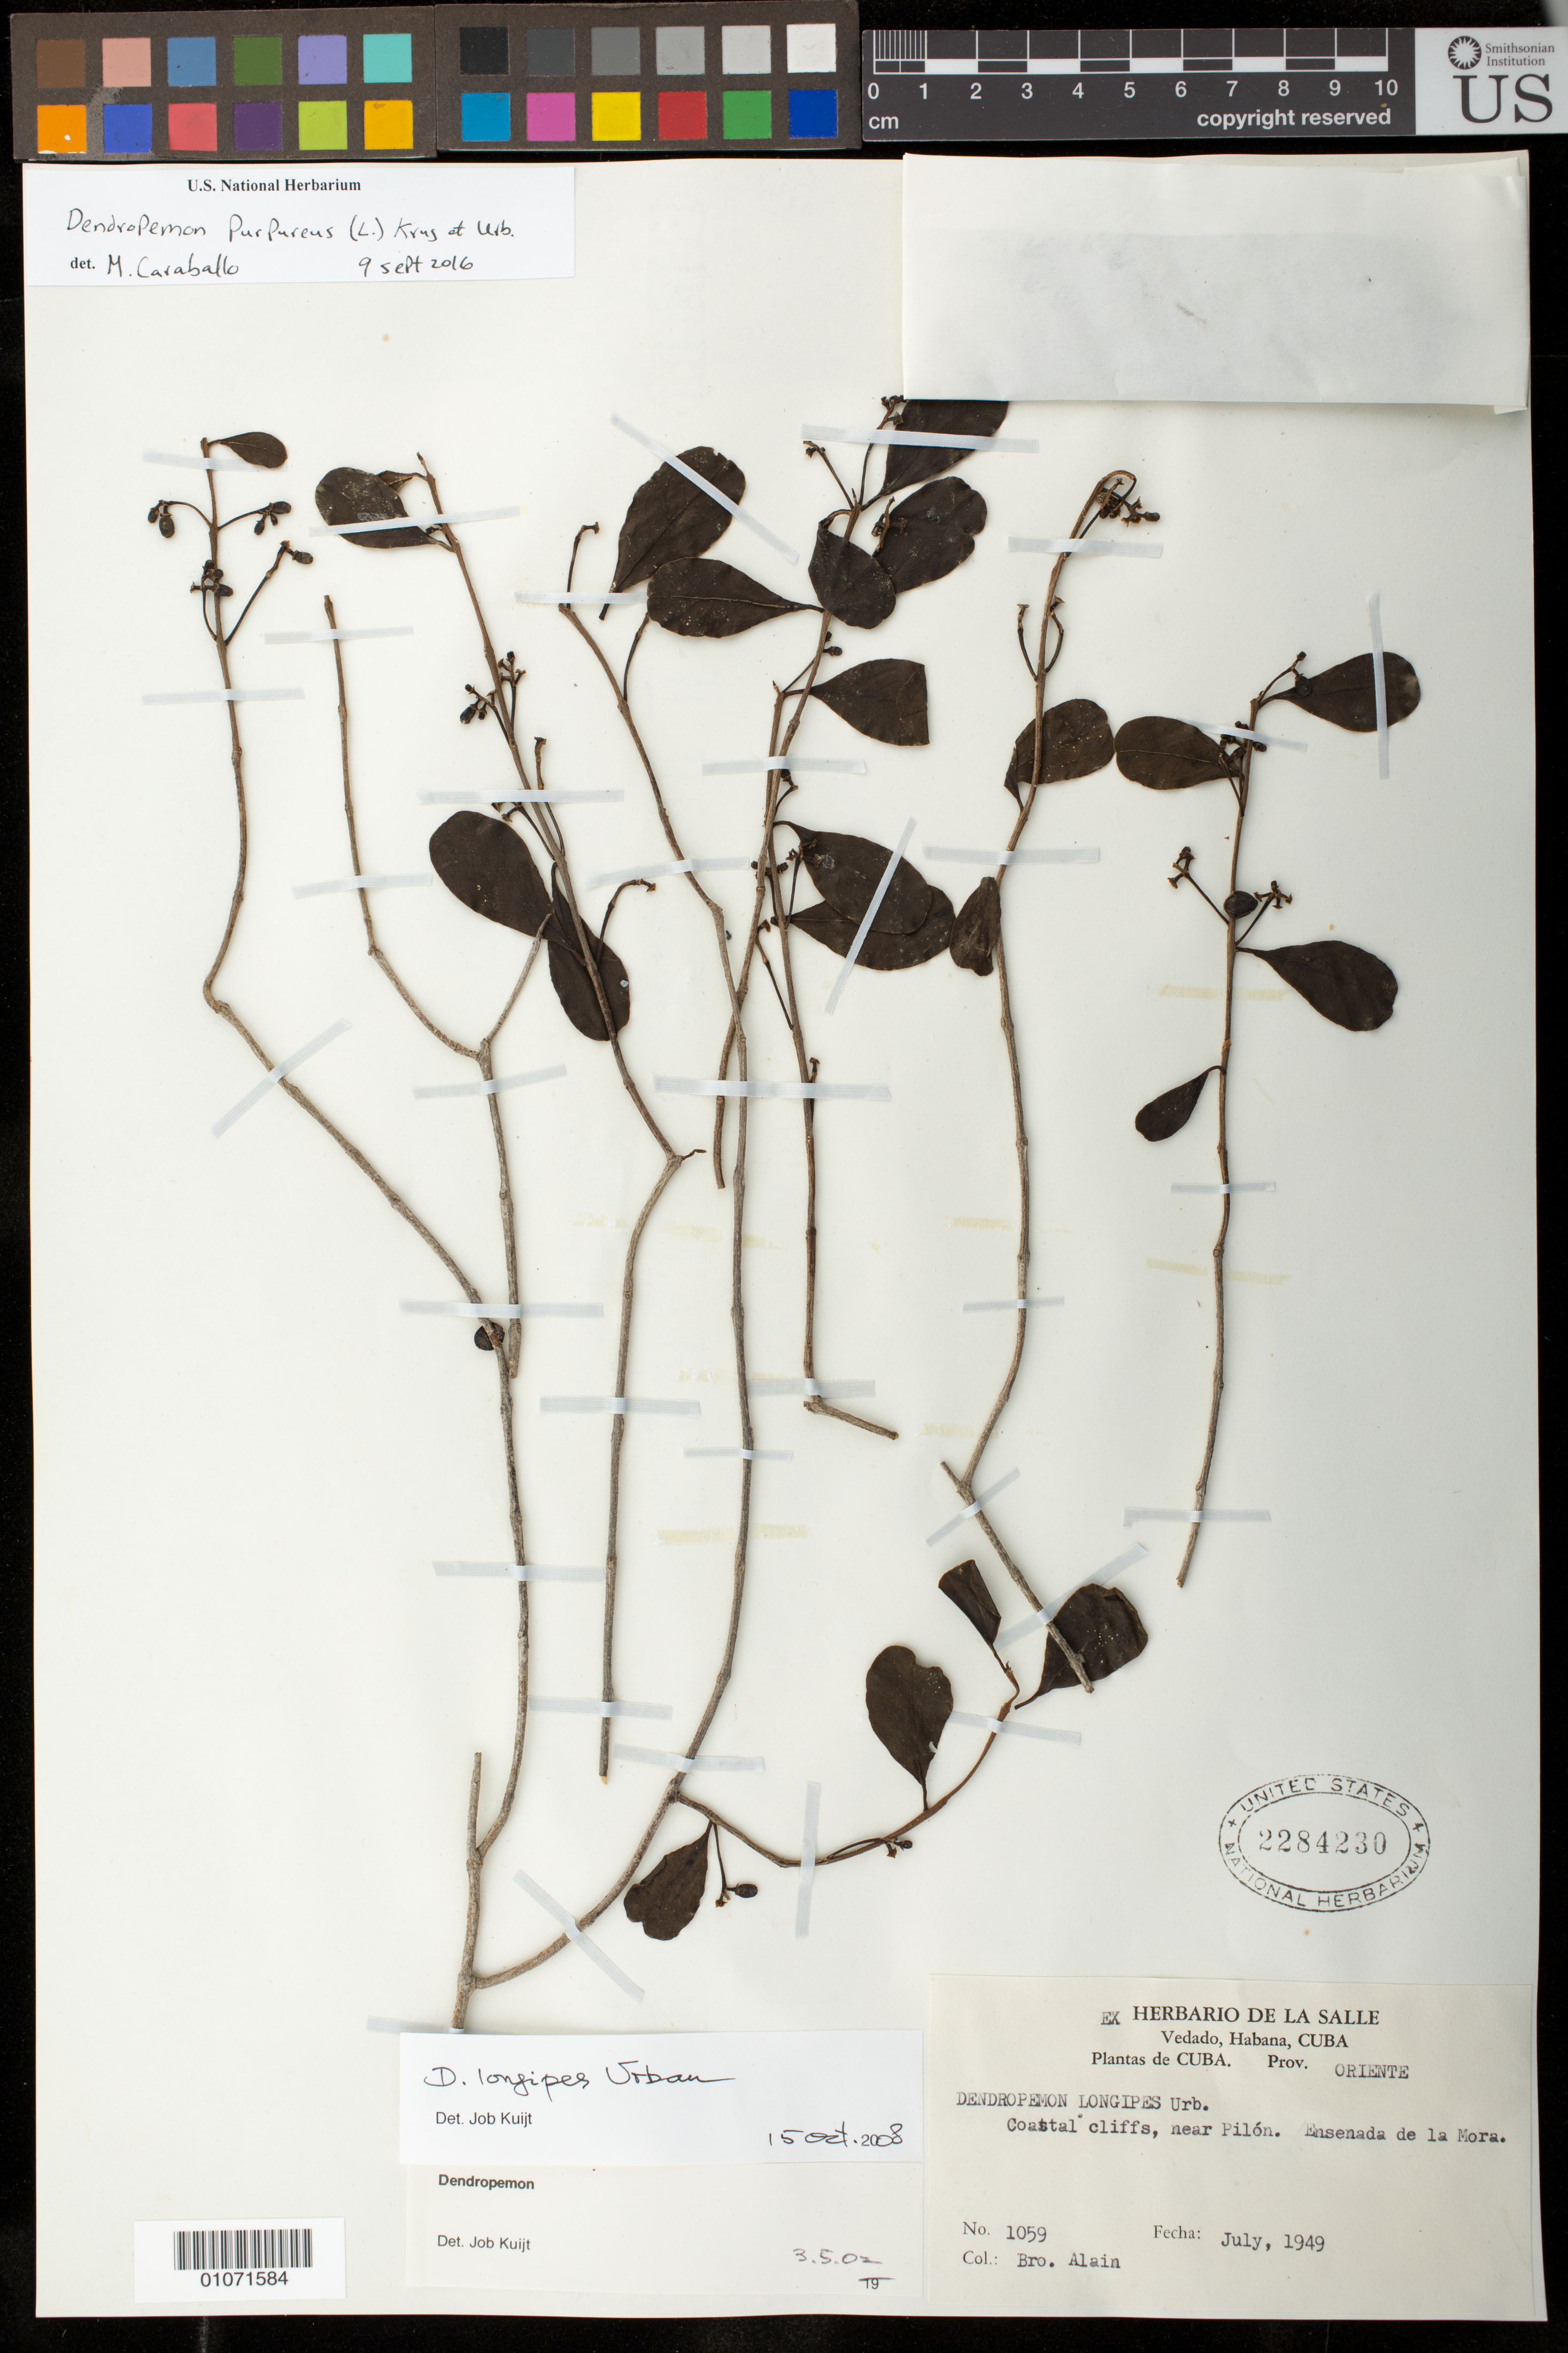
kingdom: Plantae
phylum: Tracheophyta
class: Magnoliopsida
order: Santalales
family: Loranthaceae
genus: Dendropemon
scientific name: Dendropemon longipes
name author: Urb.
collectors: A. H. Liogier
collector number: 1059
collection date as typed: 01 Jul 1949 to 31 Jul 1949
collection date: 1949-07-01/1949-07-31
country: Cuba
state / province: Oriente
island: Cuba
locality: Coastal cliff, near Pilon, Ensenada de la Mora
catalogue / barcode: US 2284230